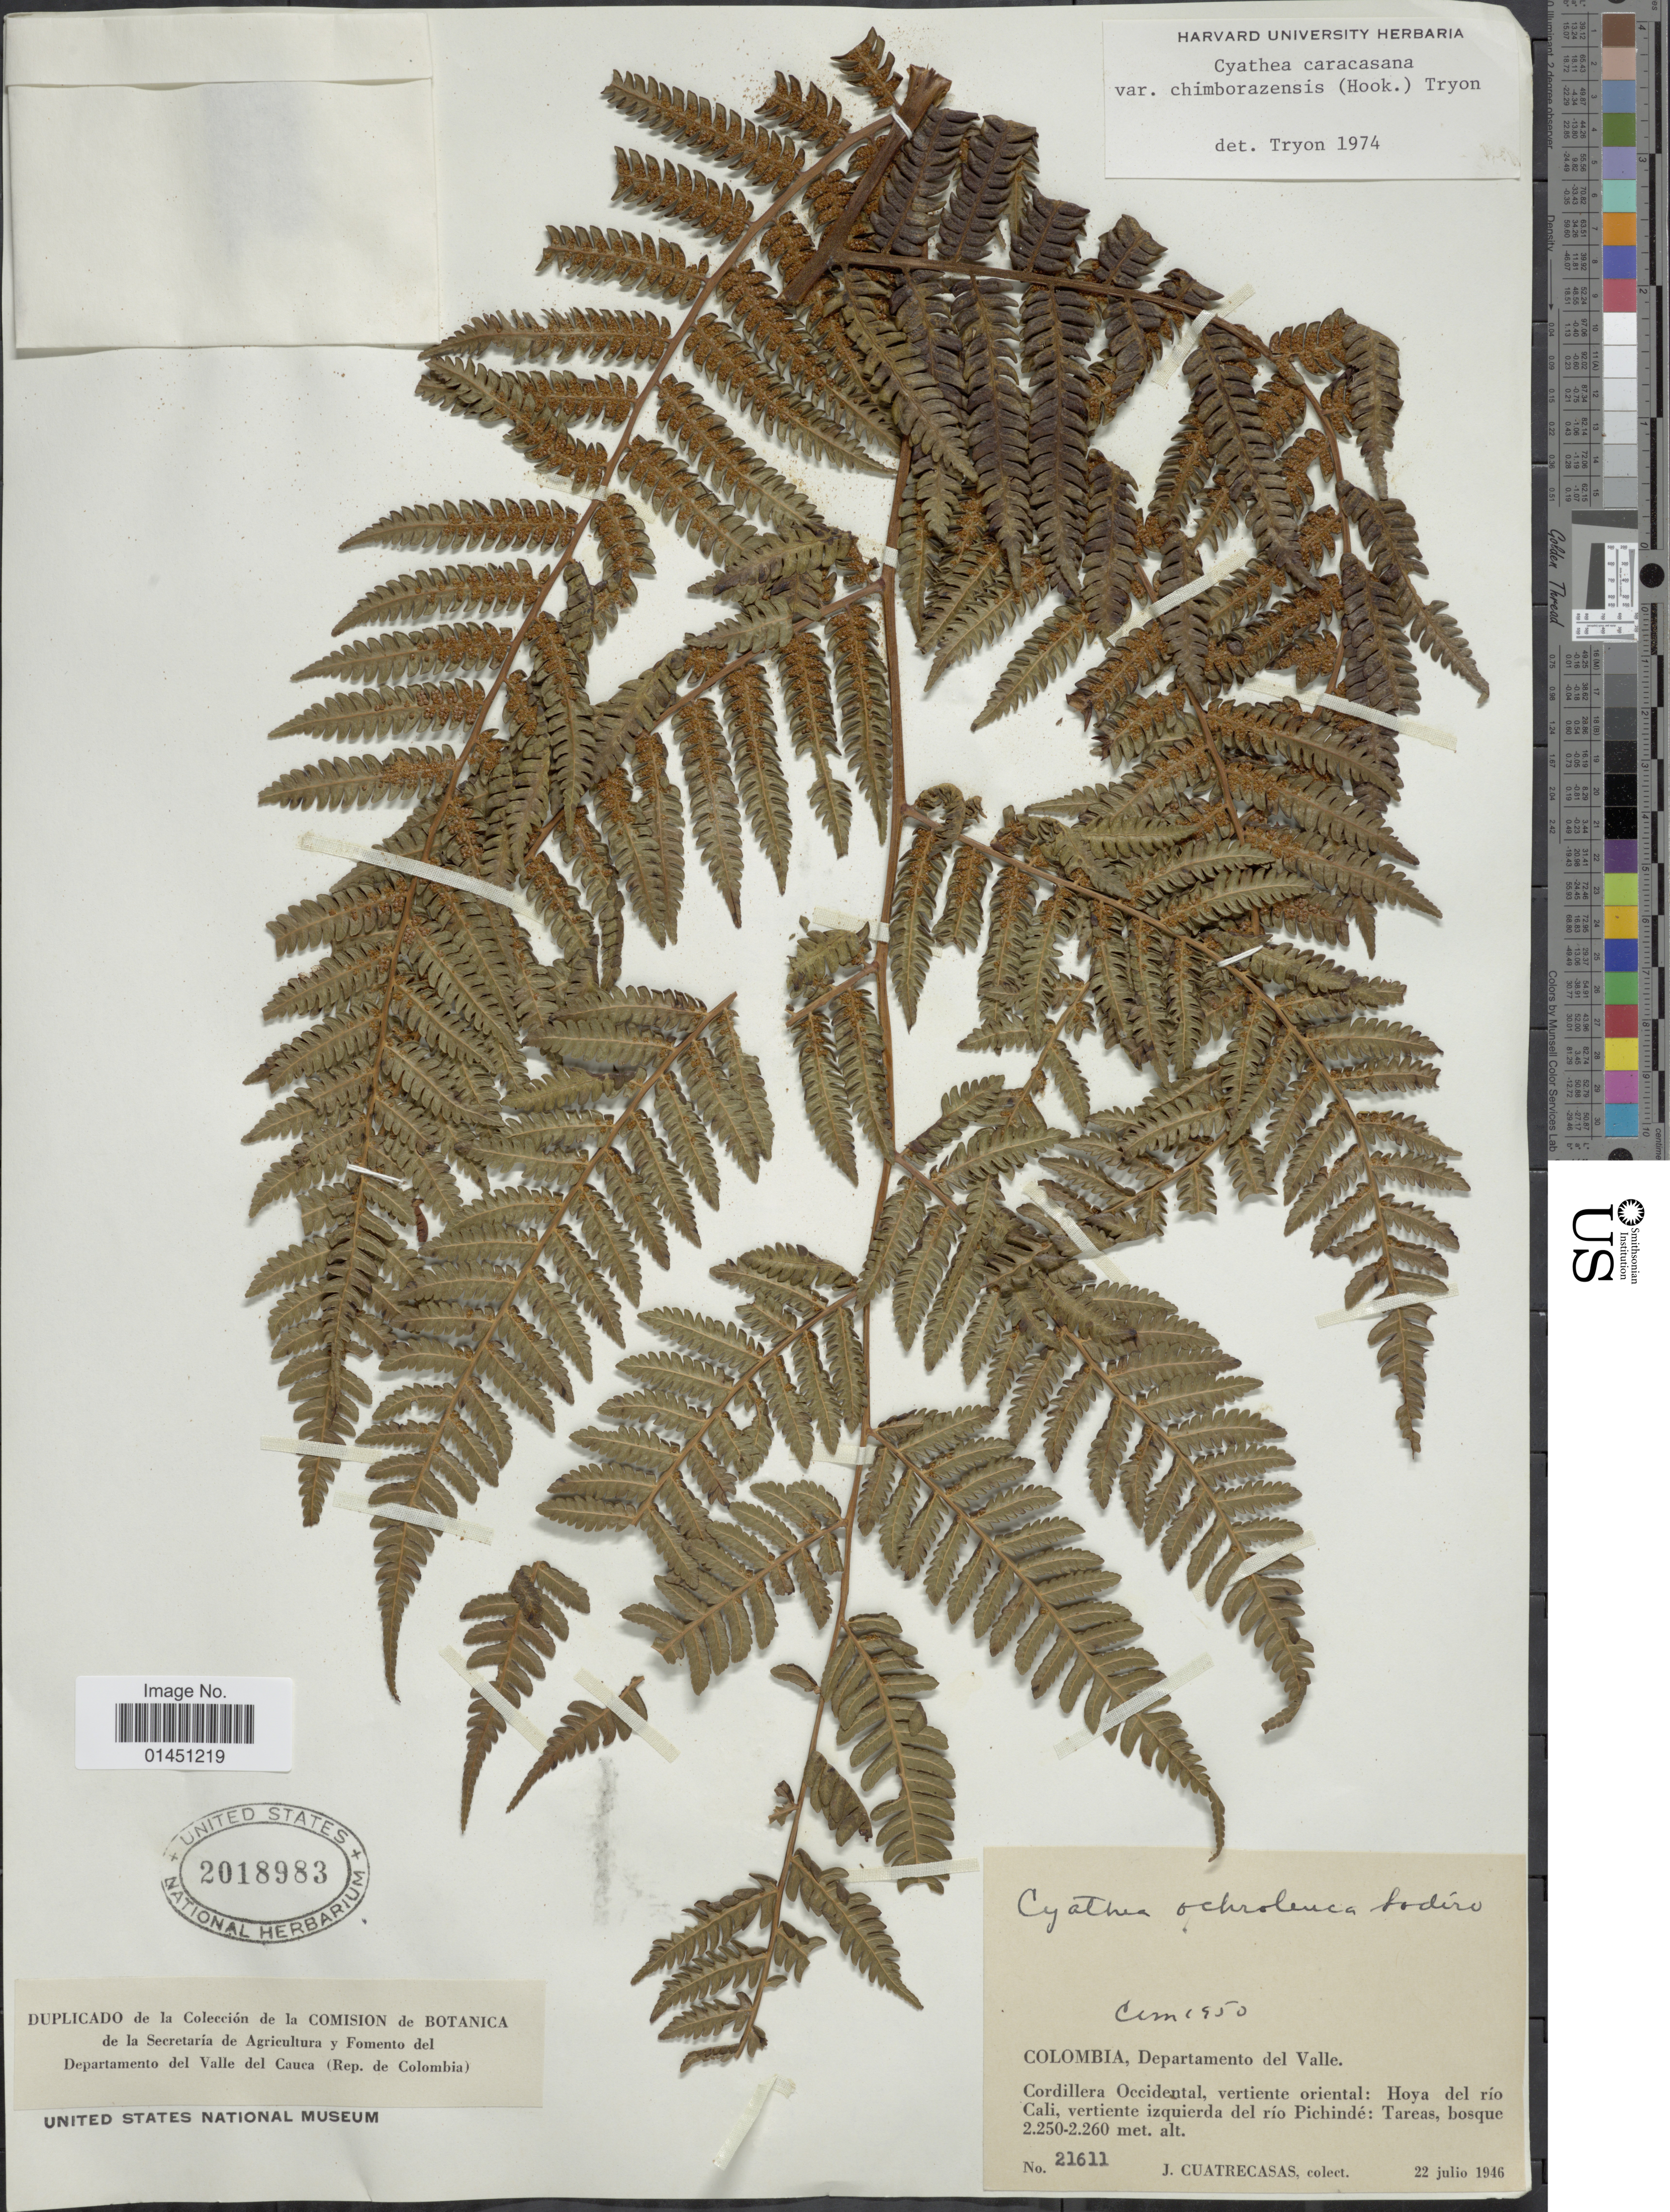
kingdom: Plantae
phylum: Tracheophyta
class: Polypodiopsida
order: Cyatheales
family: Cyatheaceae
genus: Cyathea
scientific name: Cyathea caracasana var. chimborazensis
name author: (Hook.) R.M. Tryon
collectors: J. Cuatrecasas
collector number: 21611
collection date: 1946-07-22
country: Colombia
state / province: Valle del Cauca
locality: Departamento del Valle, Cordillera Occidental, vertiente oriental: Hoya del rio Cali, vertiente izquierda del rio Pichinde: Tares, bosque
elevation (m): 2250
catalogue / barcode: US 2018983